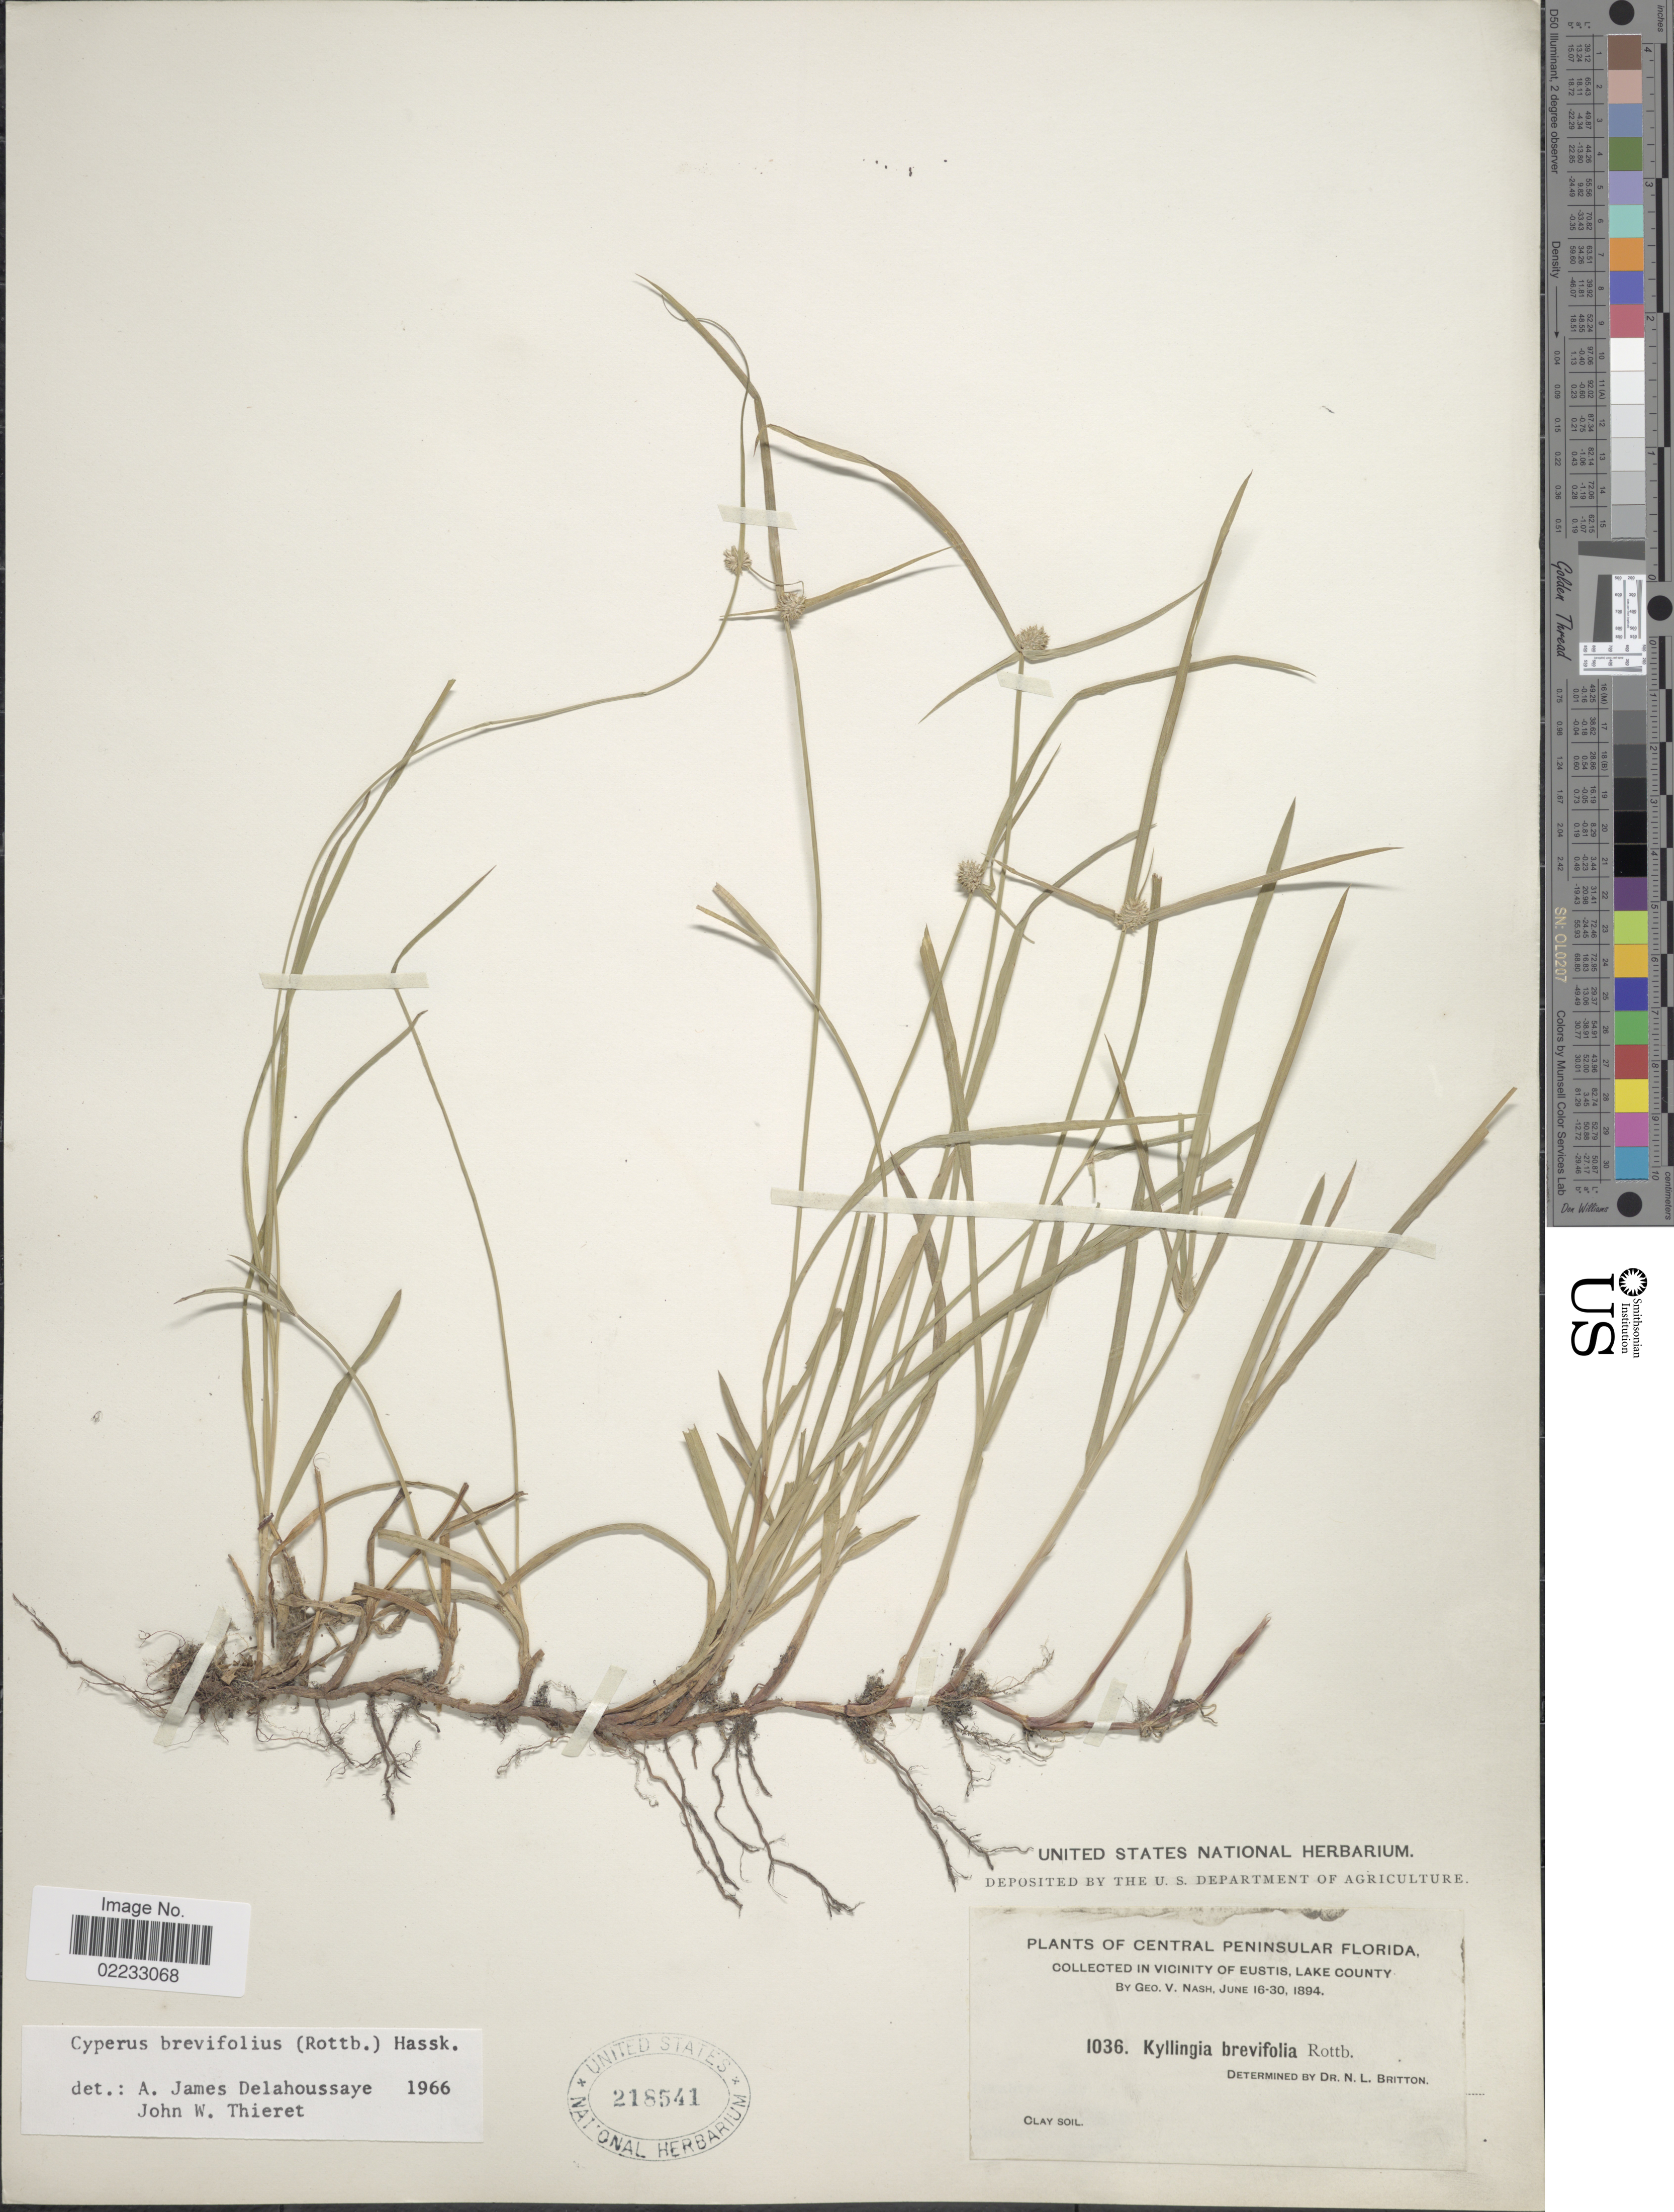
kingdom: Plantae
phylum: Tracheophyta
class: Liliopsida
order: Poales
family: Cyperaceae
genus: Cyperus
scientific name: Cyperus brevifolius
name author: (Rottb.) Hassk.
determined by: Strong, M. T., (US), Smithsonian Institution - National Museum of Natural History (UNITED STATES)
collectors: G. V. Nash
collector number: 1036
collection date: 1894-06-16/1894-06-30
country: United States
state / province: Florida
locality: Central Peninsular, in vicinity of Eustis, Lake County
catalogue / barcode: US 218541